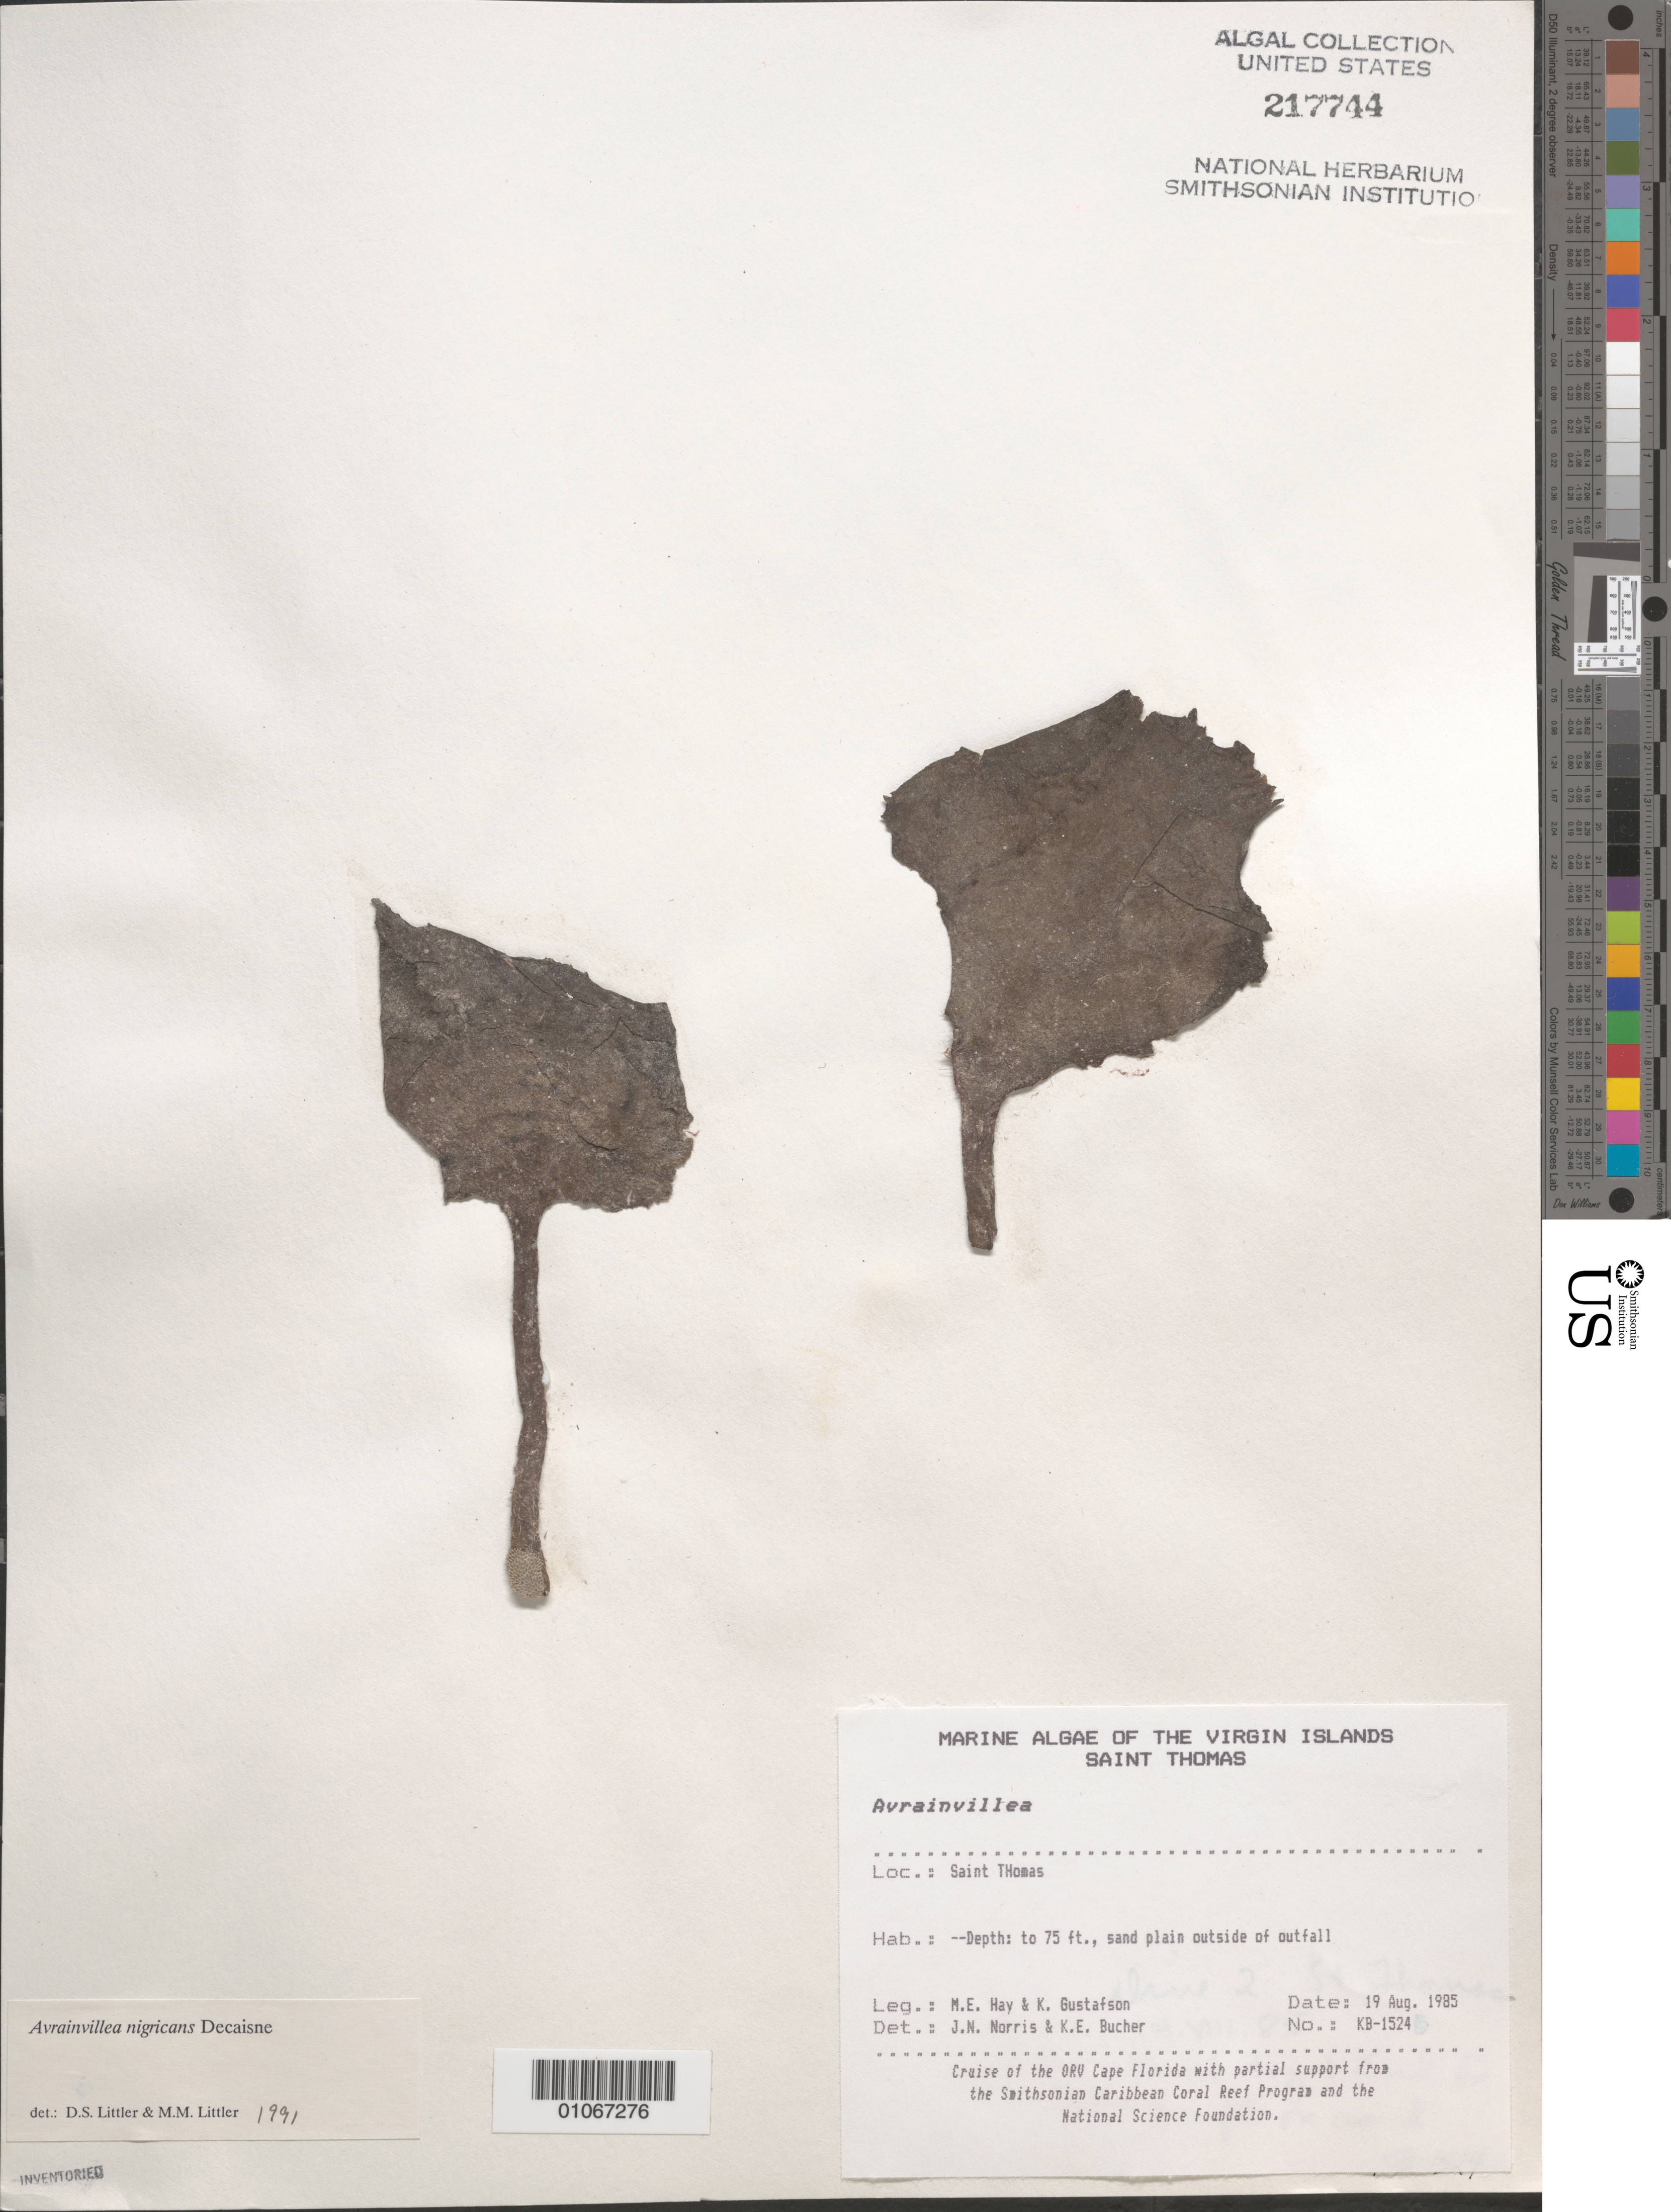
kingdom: Plantae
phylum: Chlorophyta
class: Ulvophyceae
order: Bryopsidales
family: Dichotomosiphonaceae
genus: Avrainvillea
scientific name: Avrainvillea nigricans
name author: Decne.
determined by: Littler, D. S.; Littler, M. M.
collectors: M. E. Hay & K. Gustafson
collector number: KB-1524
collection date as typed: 19 Aug 1985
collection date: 1985-08-19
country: U.S. Virgin Islands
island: St. Thomas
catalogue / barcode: US 217744